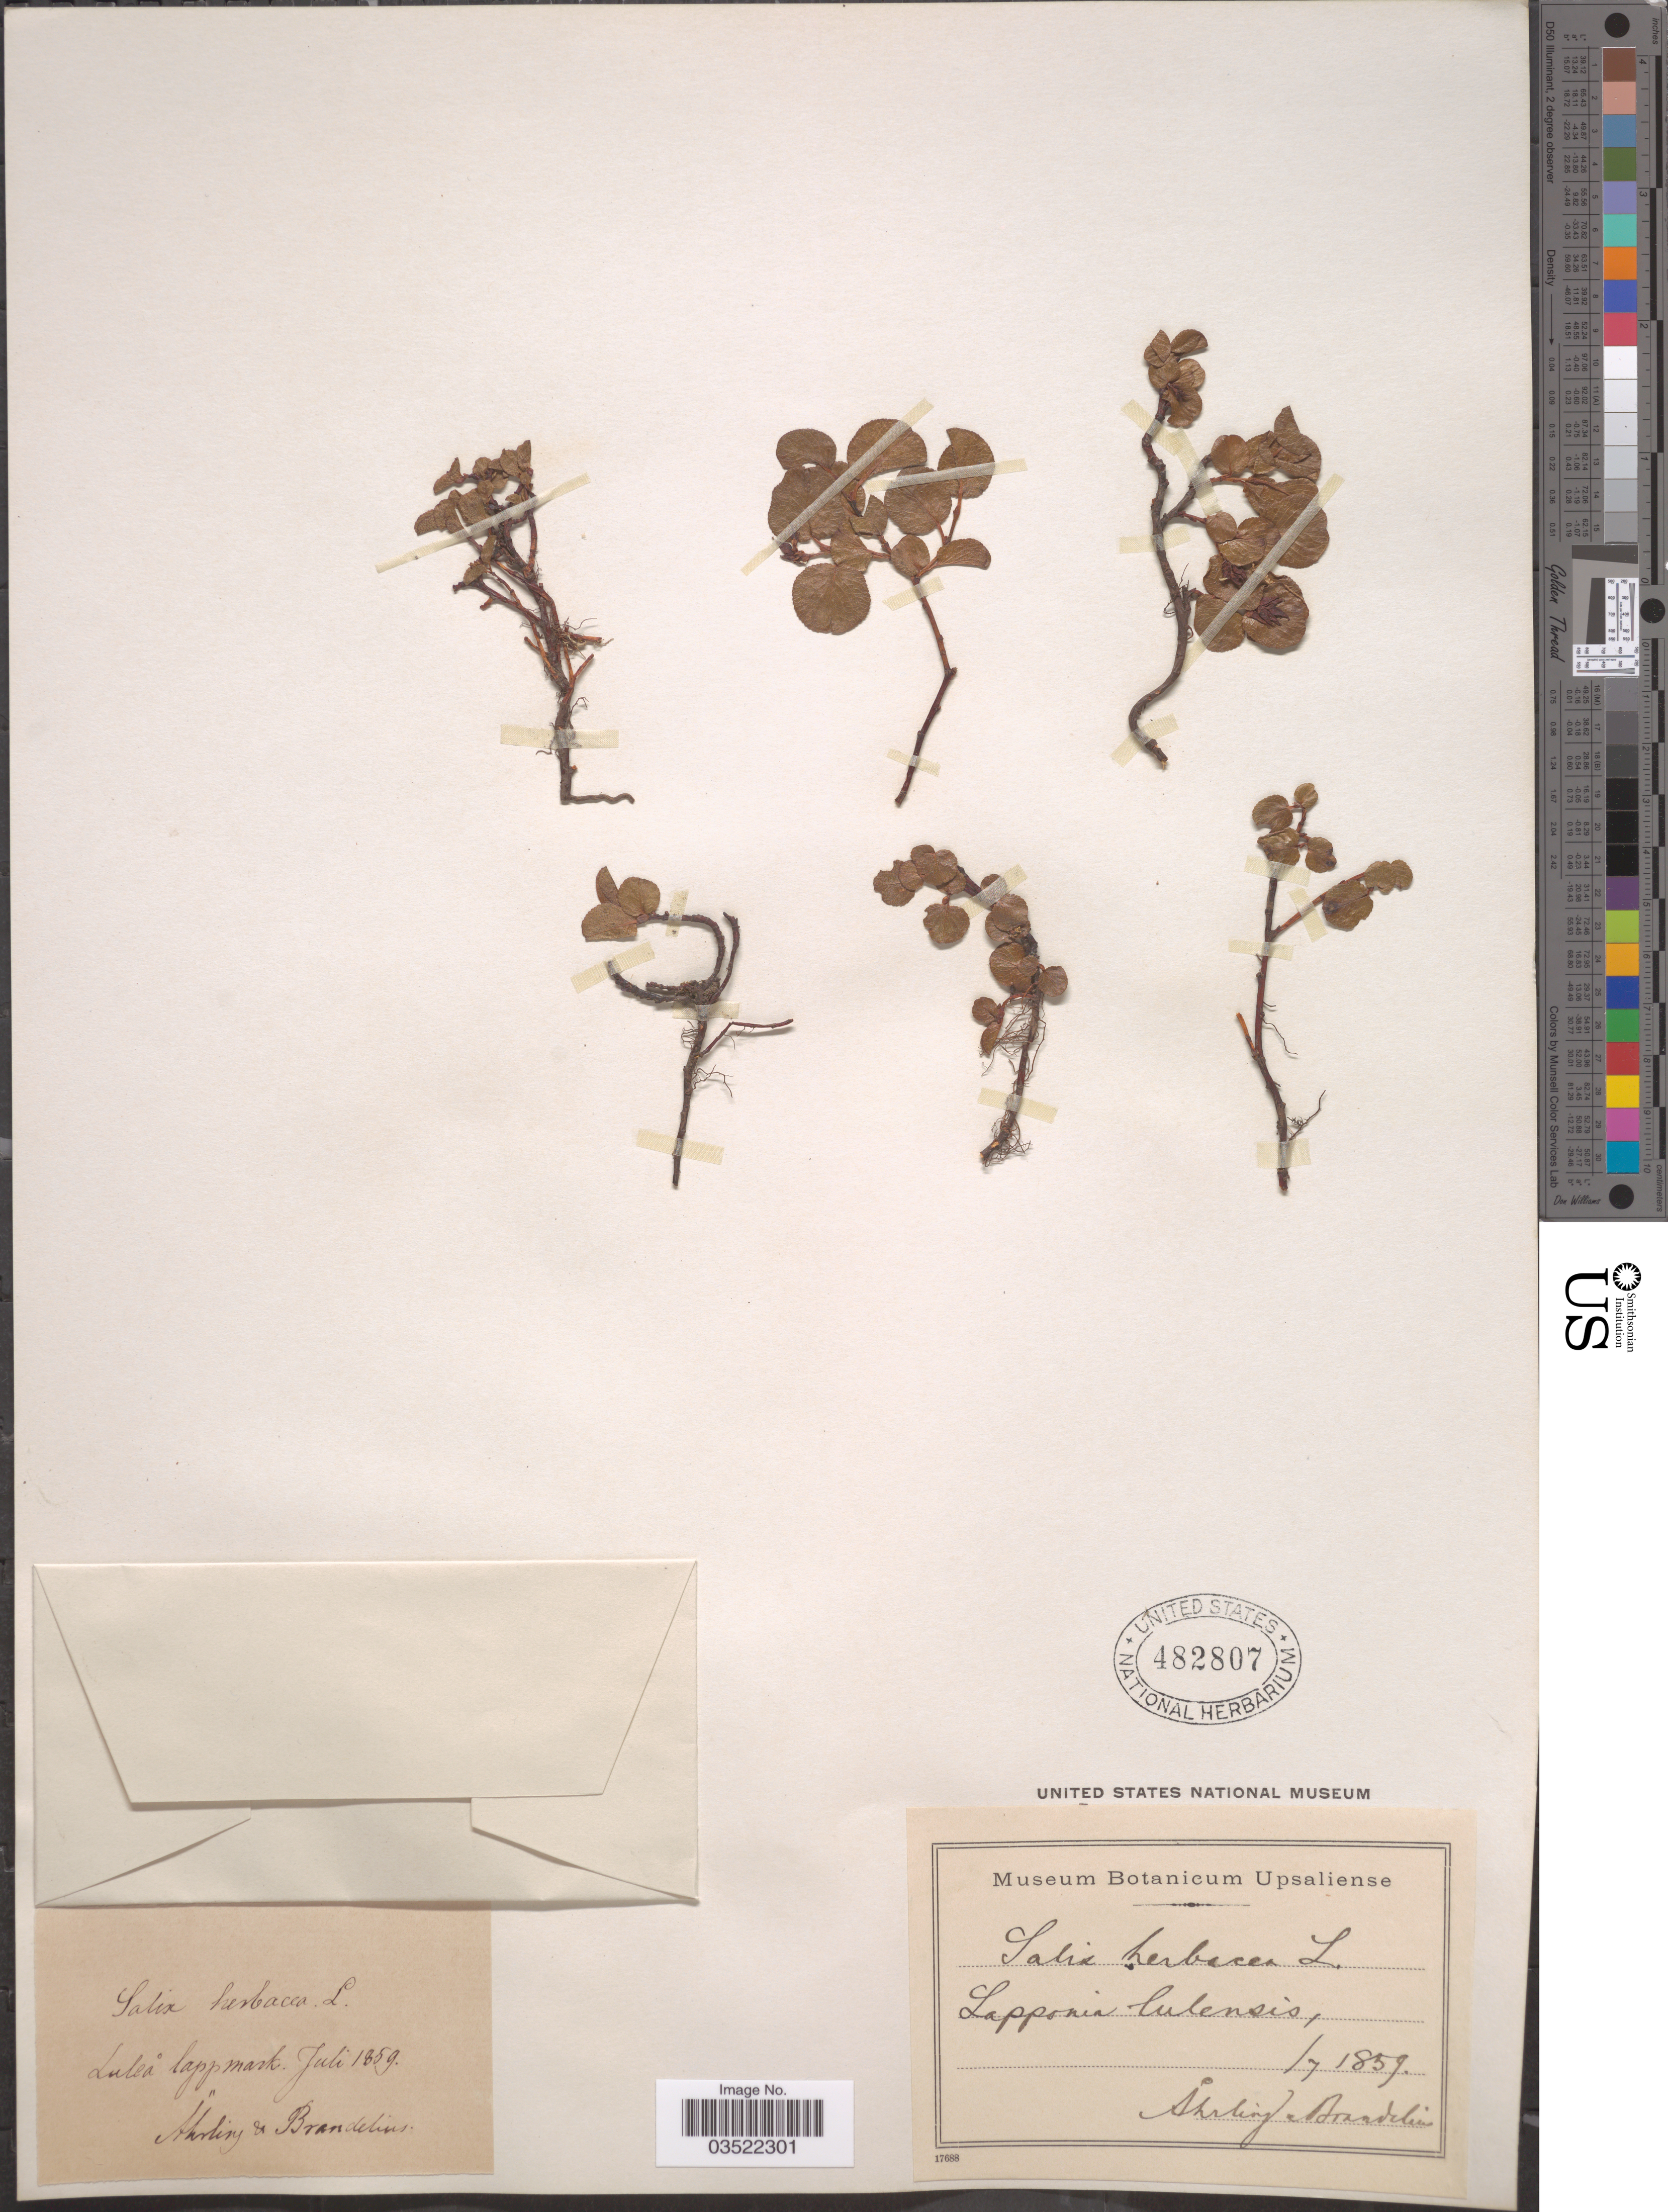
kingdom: Plantae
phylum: Tracheophyta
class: Magnoliopsida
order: Malpighiales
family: Salicaceae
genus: Salix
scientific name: Salix herbacea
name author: L.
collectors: E. Ahrling & M. Brandelius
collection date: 1859-07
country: Sweden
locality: Luleå lappmark. Lapponia lulensis.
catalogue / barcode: US 482807